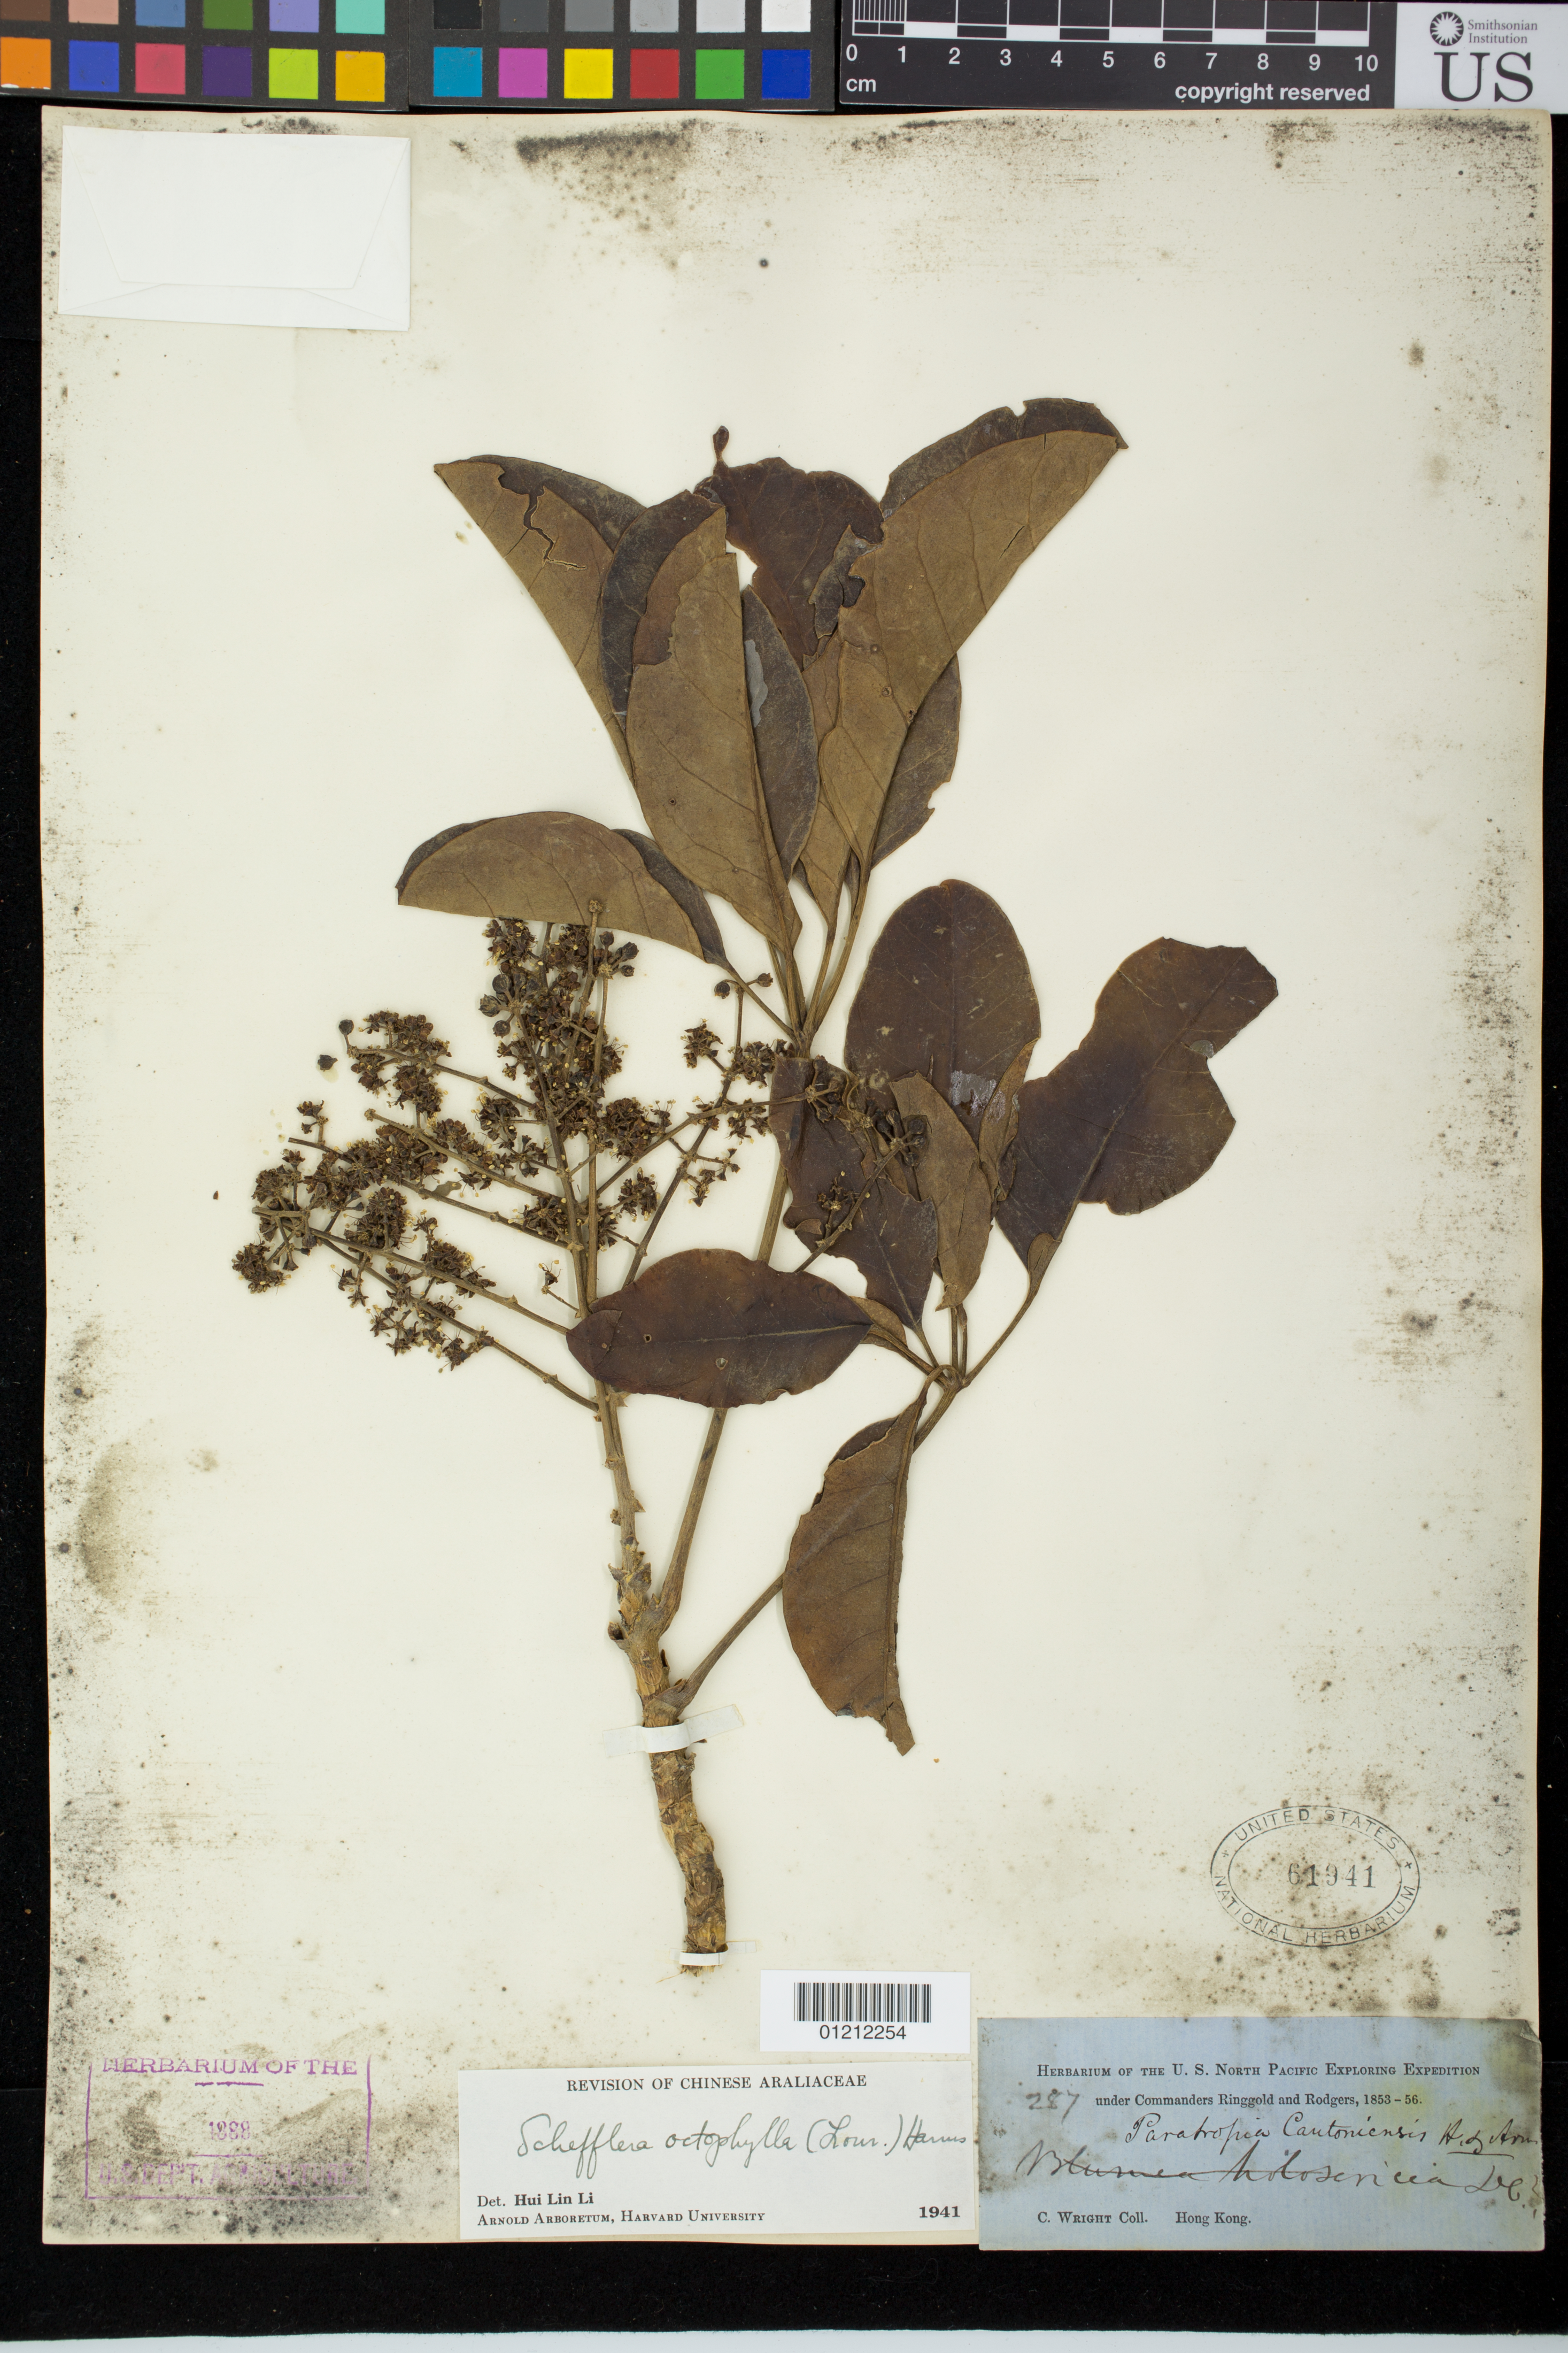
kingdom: Plantae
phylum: Tracheophyta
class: Magnoliopsida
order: Apiales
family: Araliaceae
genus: Schefflera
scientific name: Schefflera heptaphylla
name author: (L.) Frodin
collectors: C. Wright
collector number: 287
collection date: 1853/1856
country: China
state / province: Hong Kong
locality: Hong Kong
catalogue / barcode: US 61941